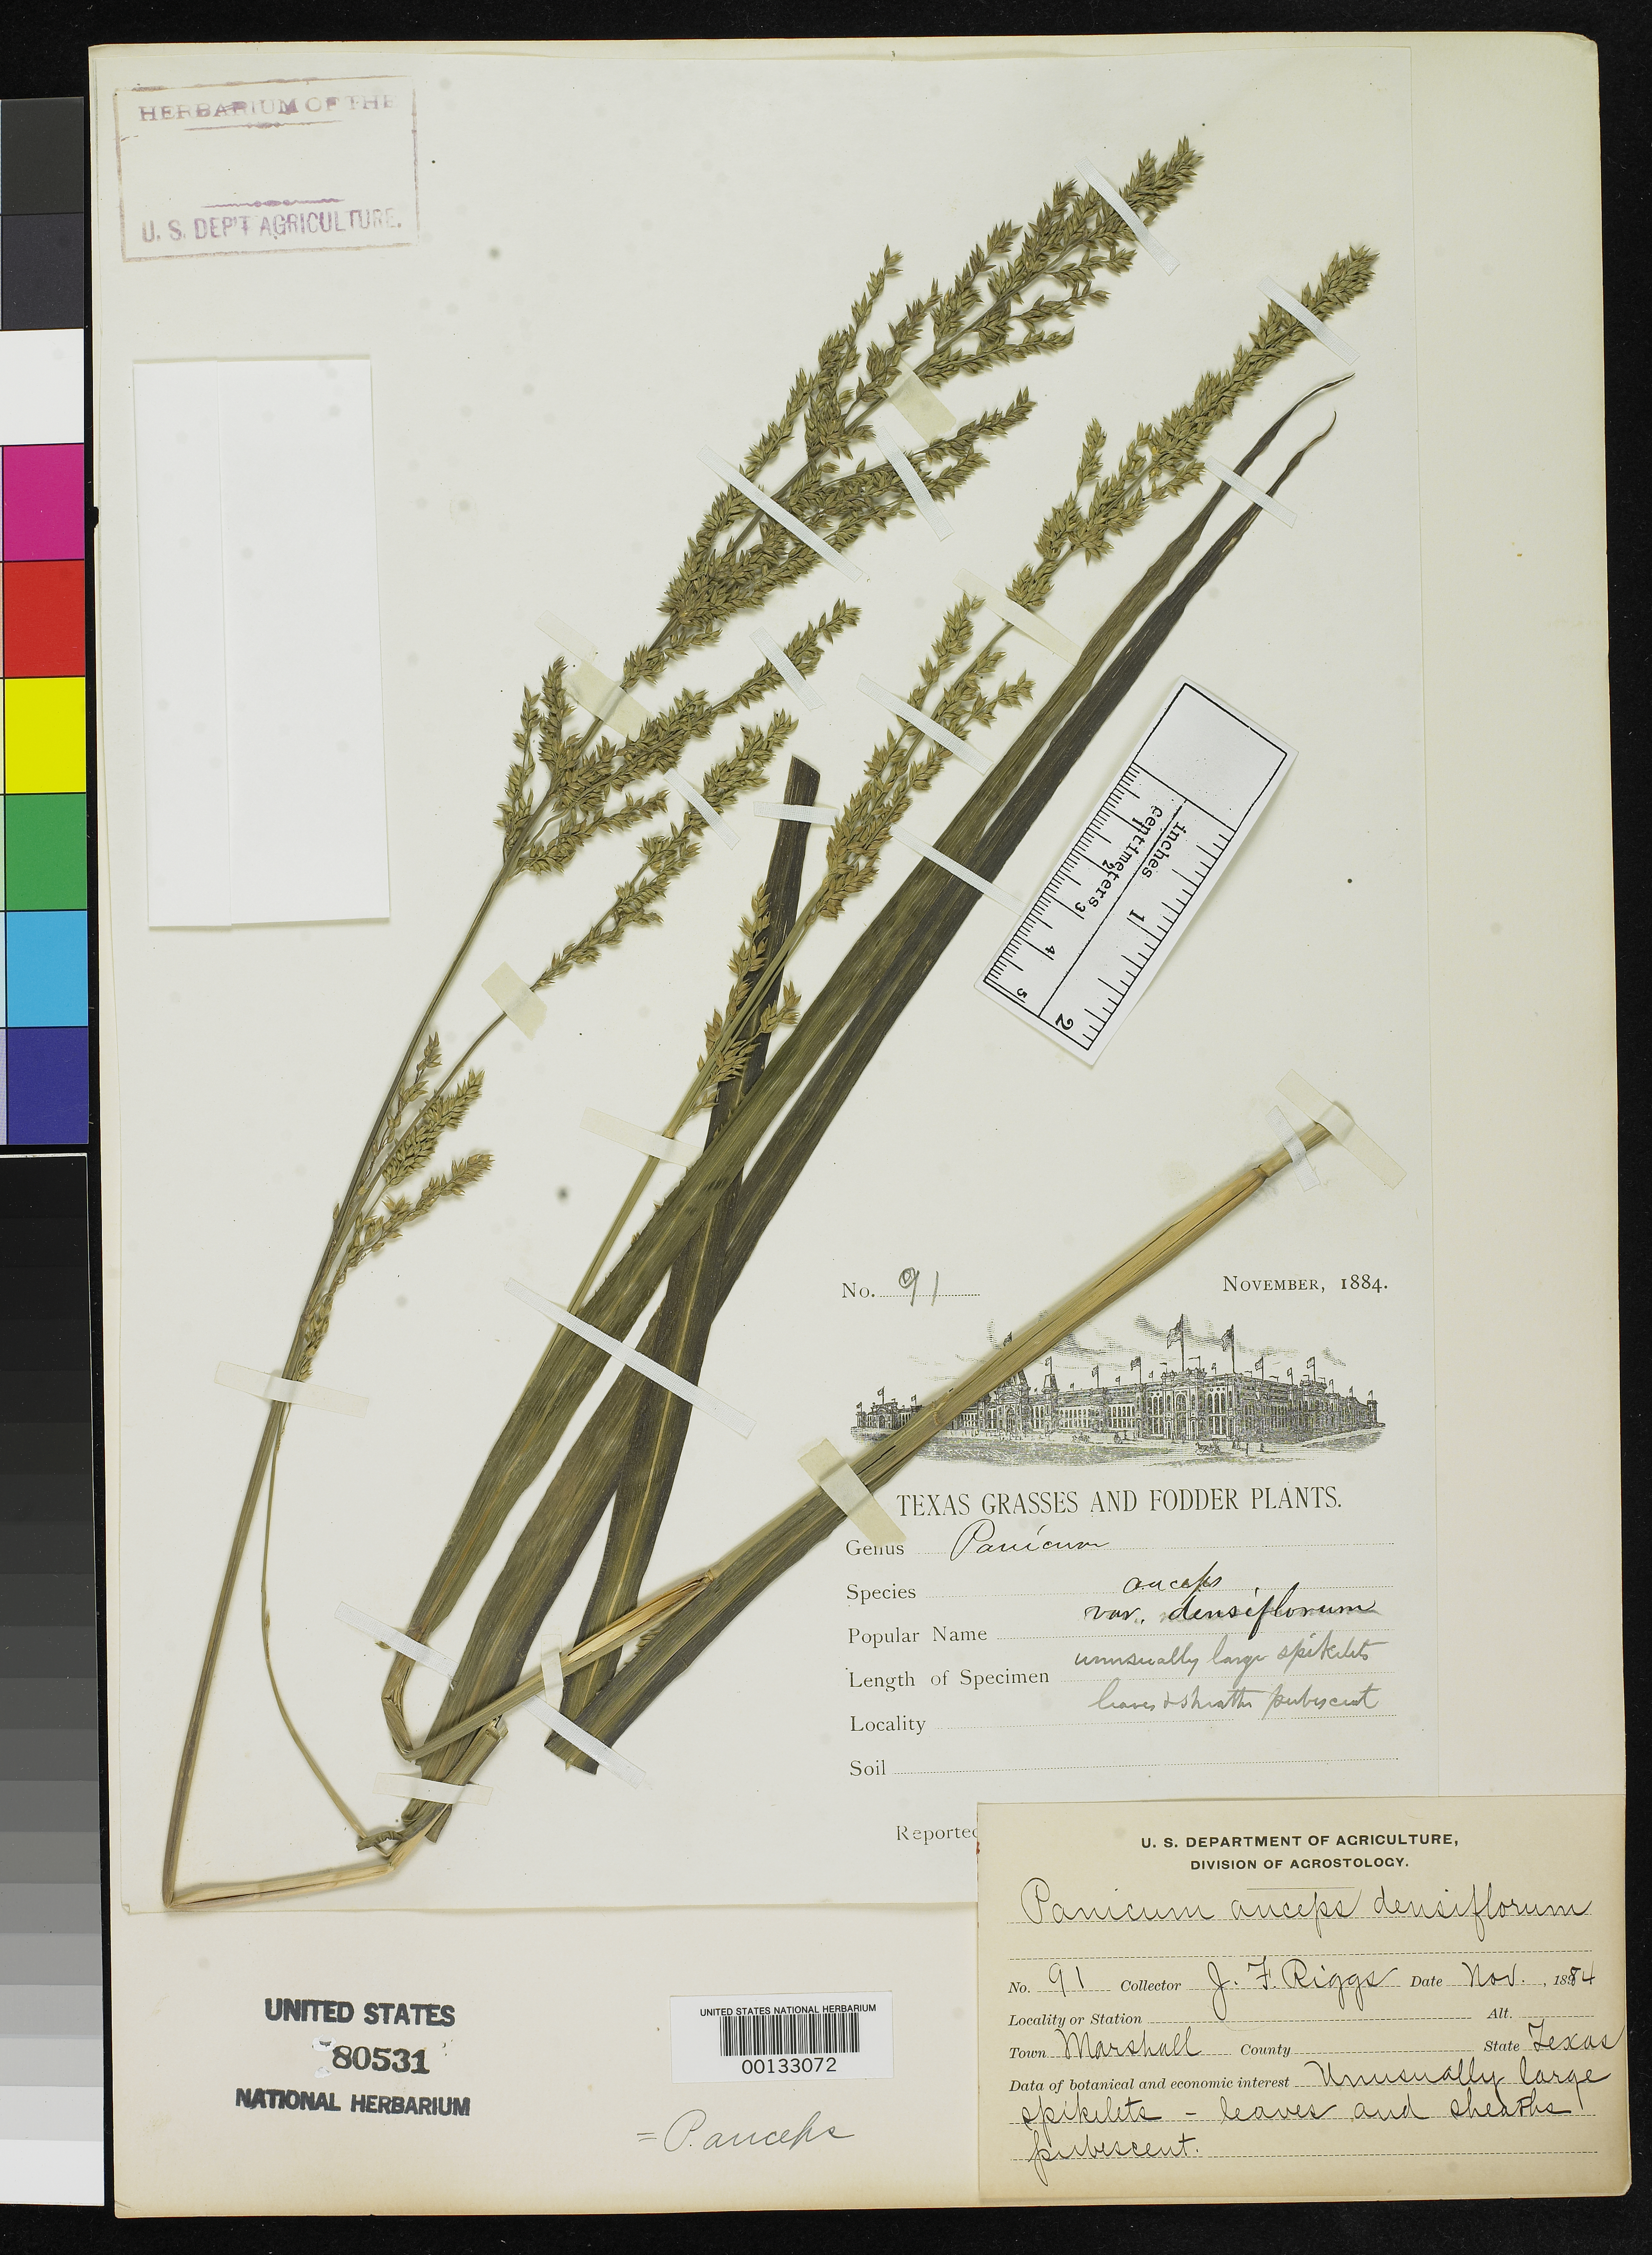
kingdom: Plantae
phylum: Tracheophyta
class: Liliopsida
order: Poales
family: Poaceae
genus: Panicum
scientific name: Panicum anceps var. densiflorum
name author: Vasey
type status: Holotype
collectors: J. Riggs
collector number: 91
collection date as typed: Nov 1884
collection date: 1884-11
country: United States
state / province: Texas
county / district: Harrison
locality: Marshall.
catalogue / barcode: US 80531